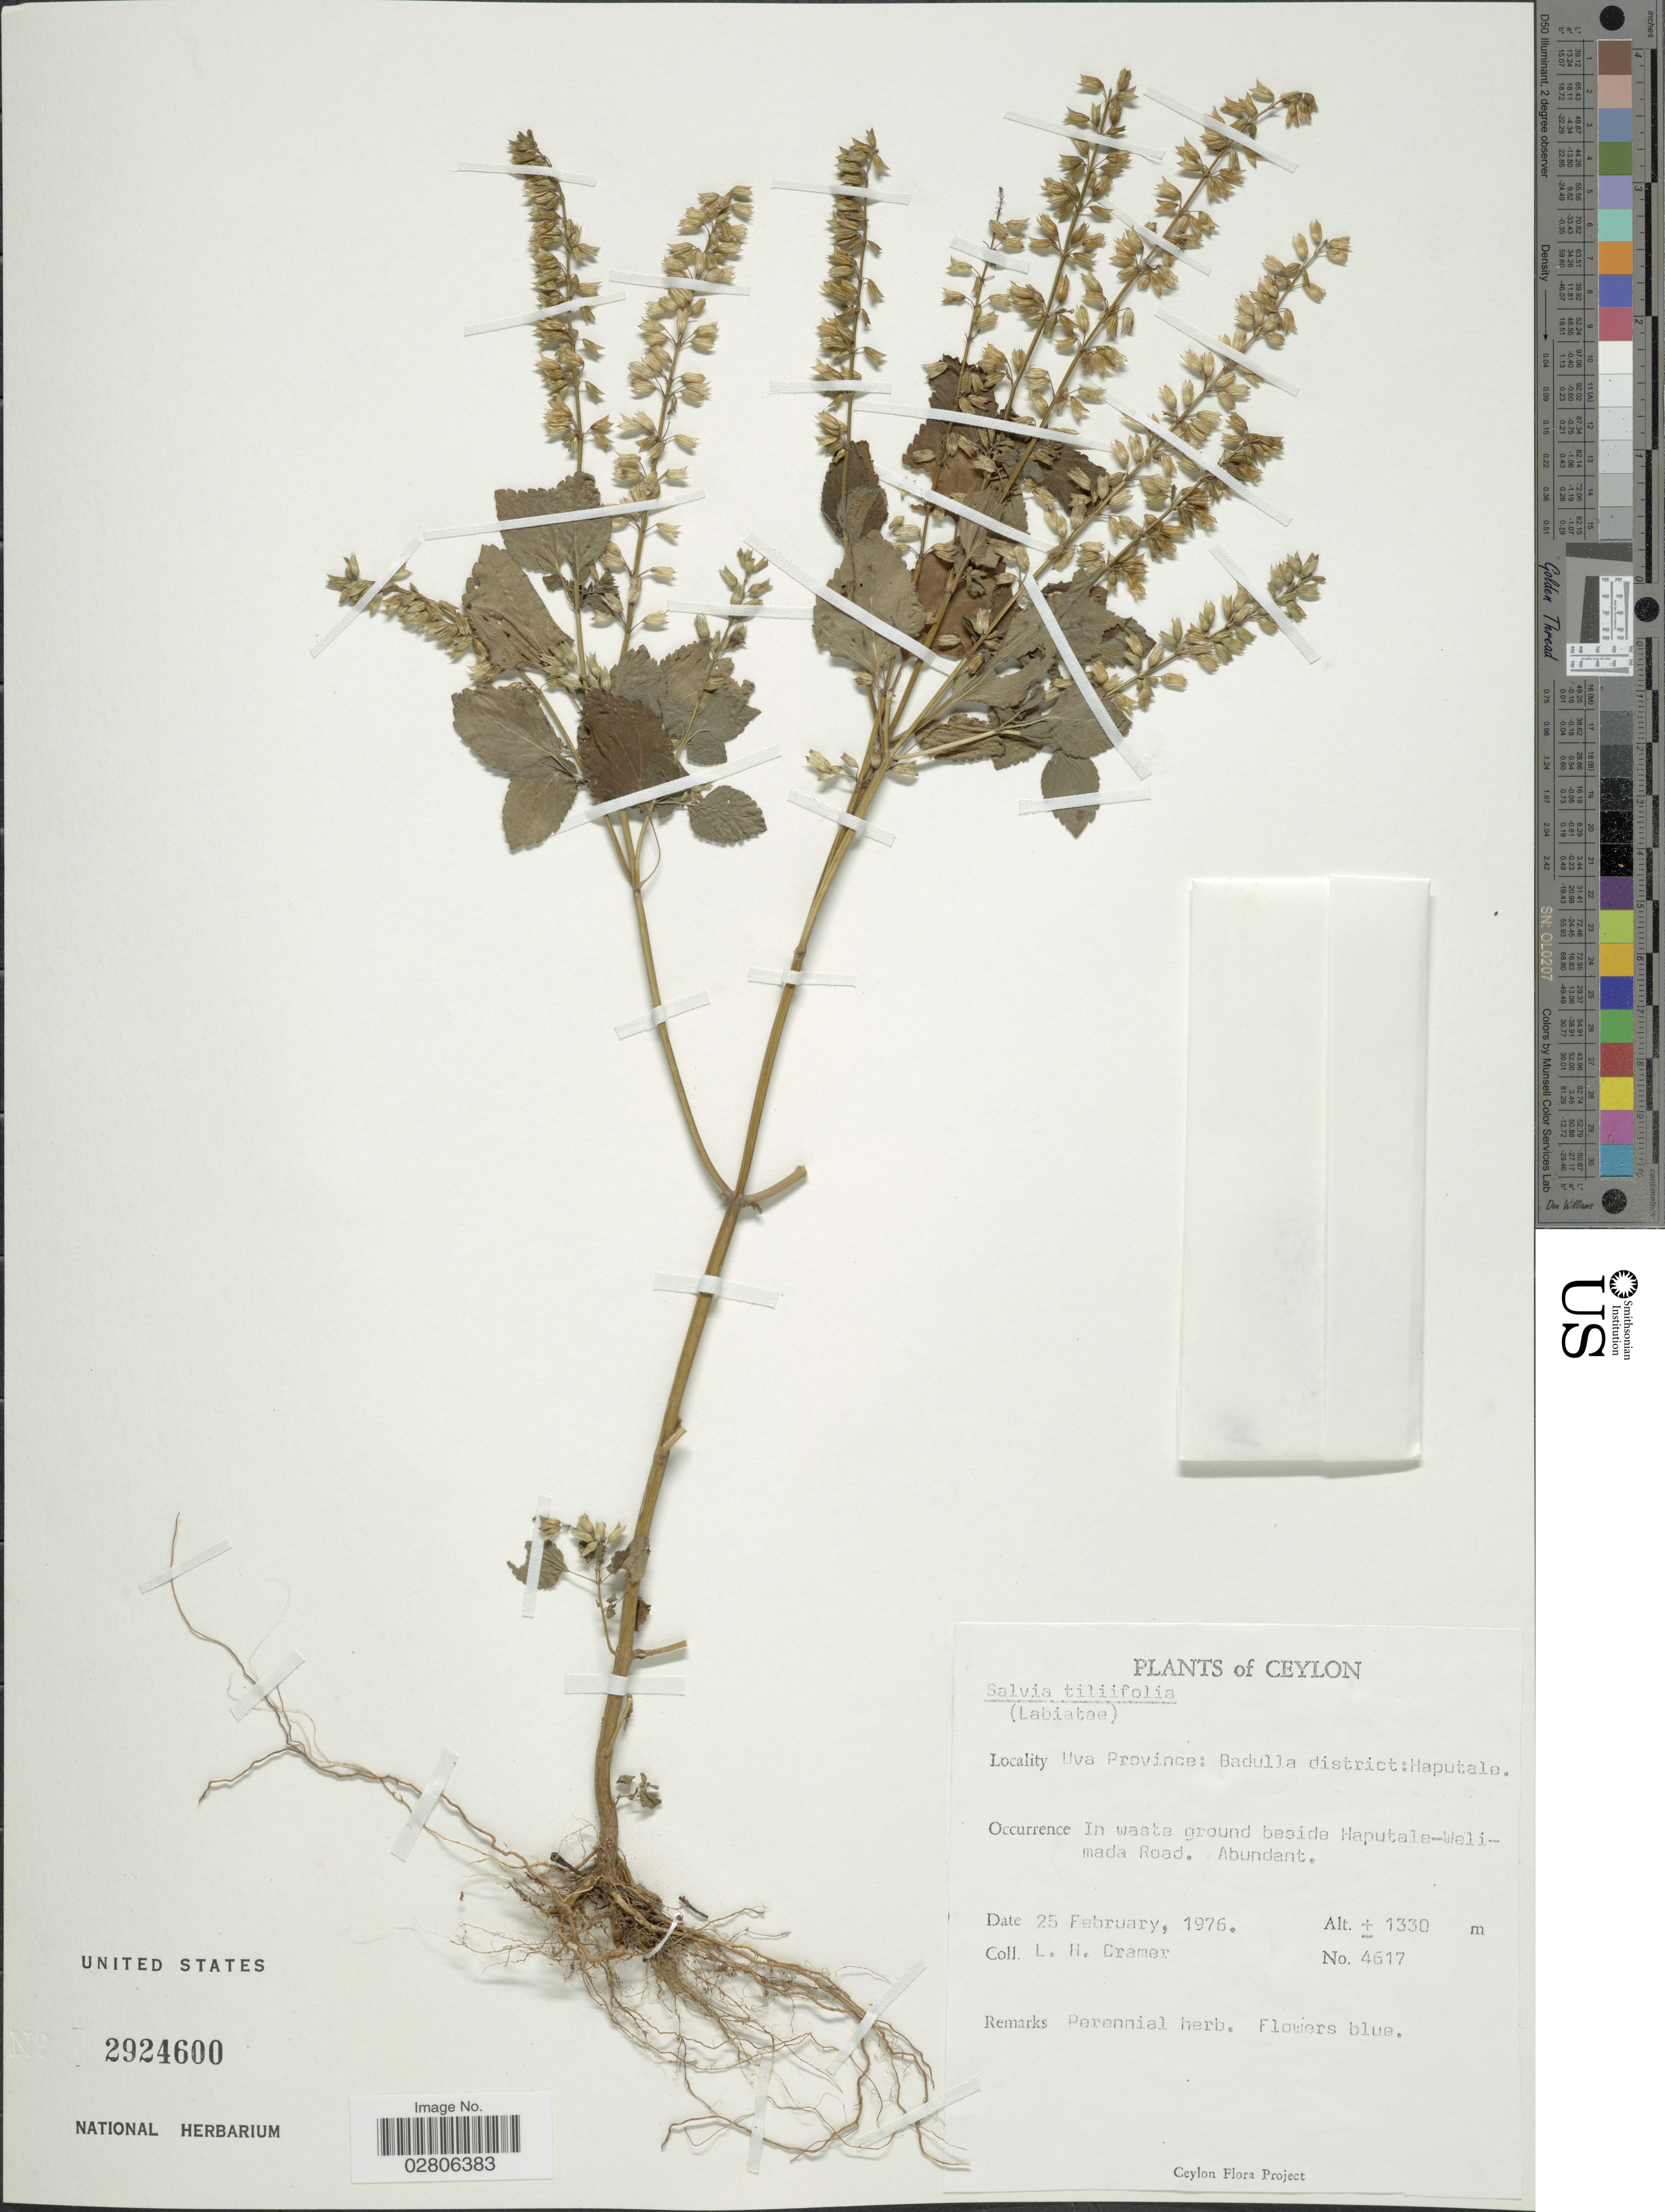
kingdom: Plantae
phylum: Tracheophyta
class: Magnoliopsida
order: Lamiales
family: Lamiaceae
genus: Salvia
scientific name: Salvia tiliifolia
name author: Vahl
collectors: L. H. Cramer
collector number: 4617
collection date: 1976-02-25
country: Sri Lanka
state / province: Uva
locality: Ceylon. Badulla district: Haputale. In waste ground beside Haputale-Welimada Road.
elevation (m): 1330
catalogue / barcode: US 2924600